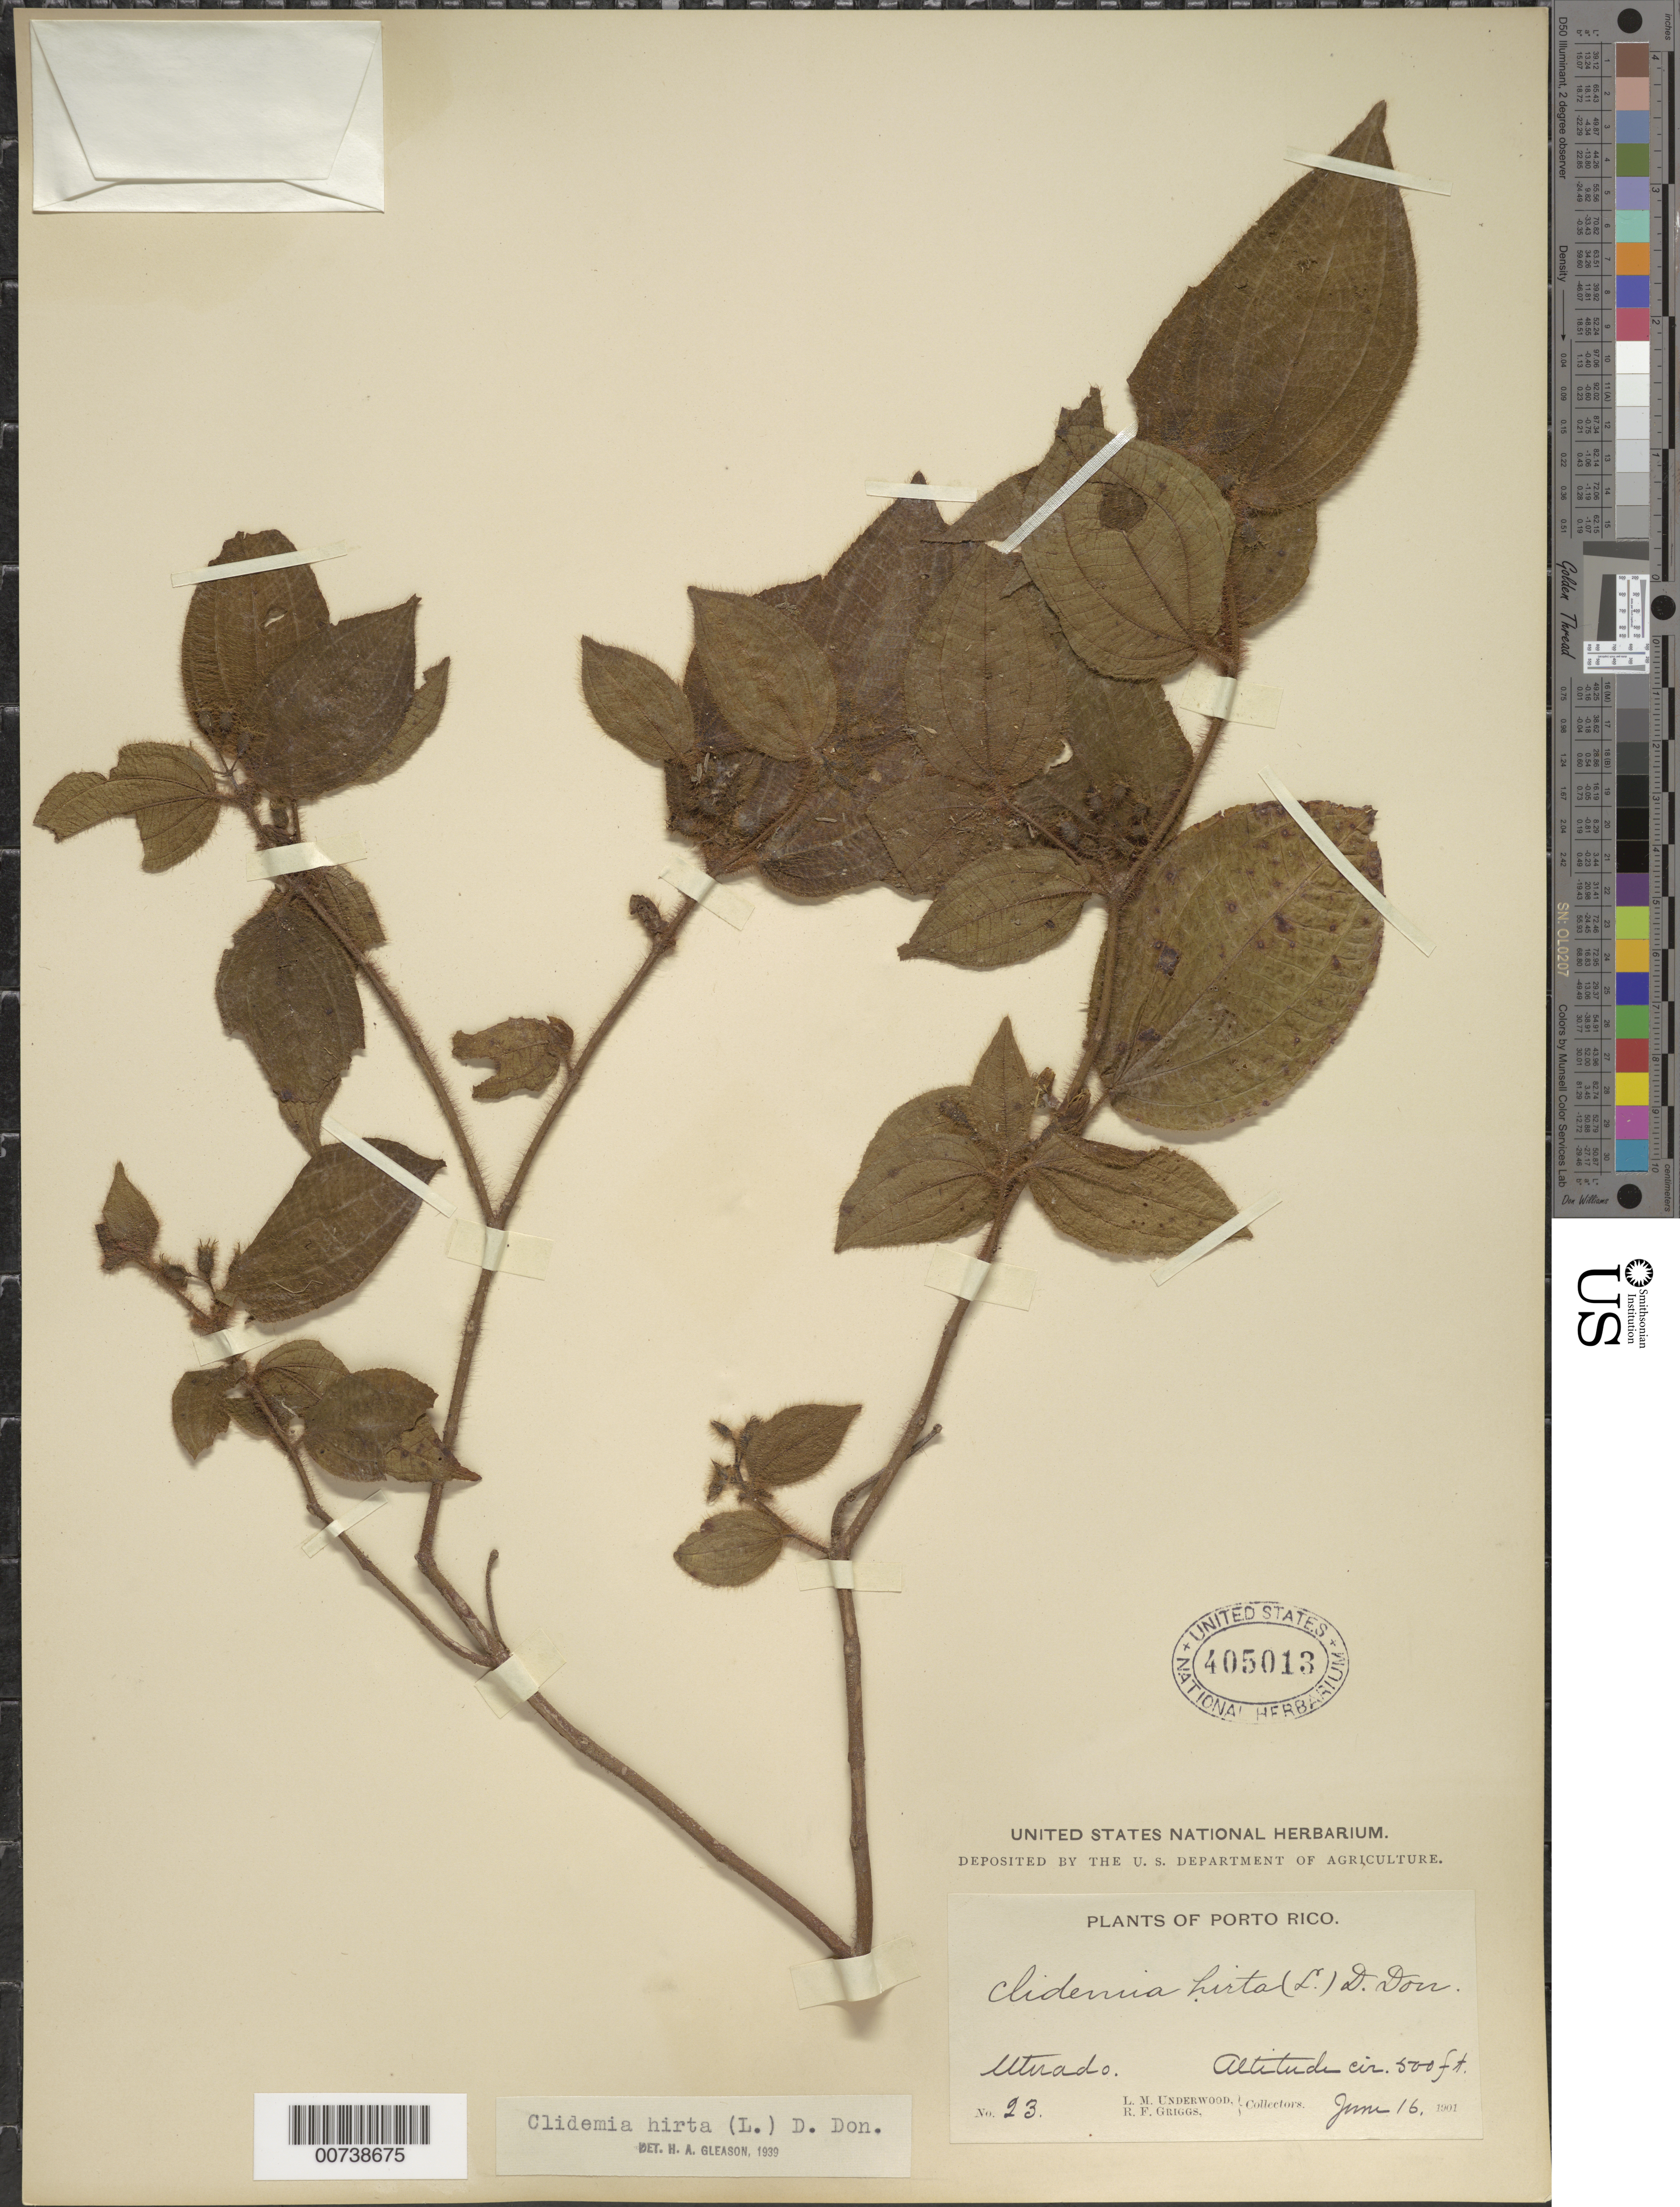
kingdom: Plantae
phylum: Tracheophyta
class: Magnoliopsida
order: Myrtales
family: Melastomataceae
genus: Clidemia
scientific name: Clidemia hirta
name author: (L.) D. Don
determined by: Gleason, H. A.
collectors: L. M. Underwood & R. F. Griggs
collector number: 23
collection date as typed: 16 Jun 1901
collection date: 1901-06-16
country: Puerto Rico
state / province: Utuado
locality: Utuado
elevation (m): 152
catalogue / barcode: US 405013